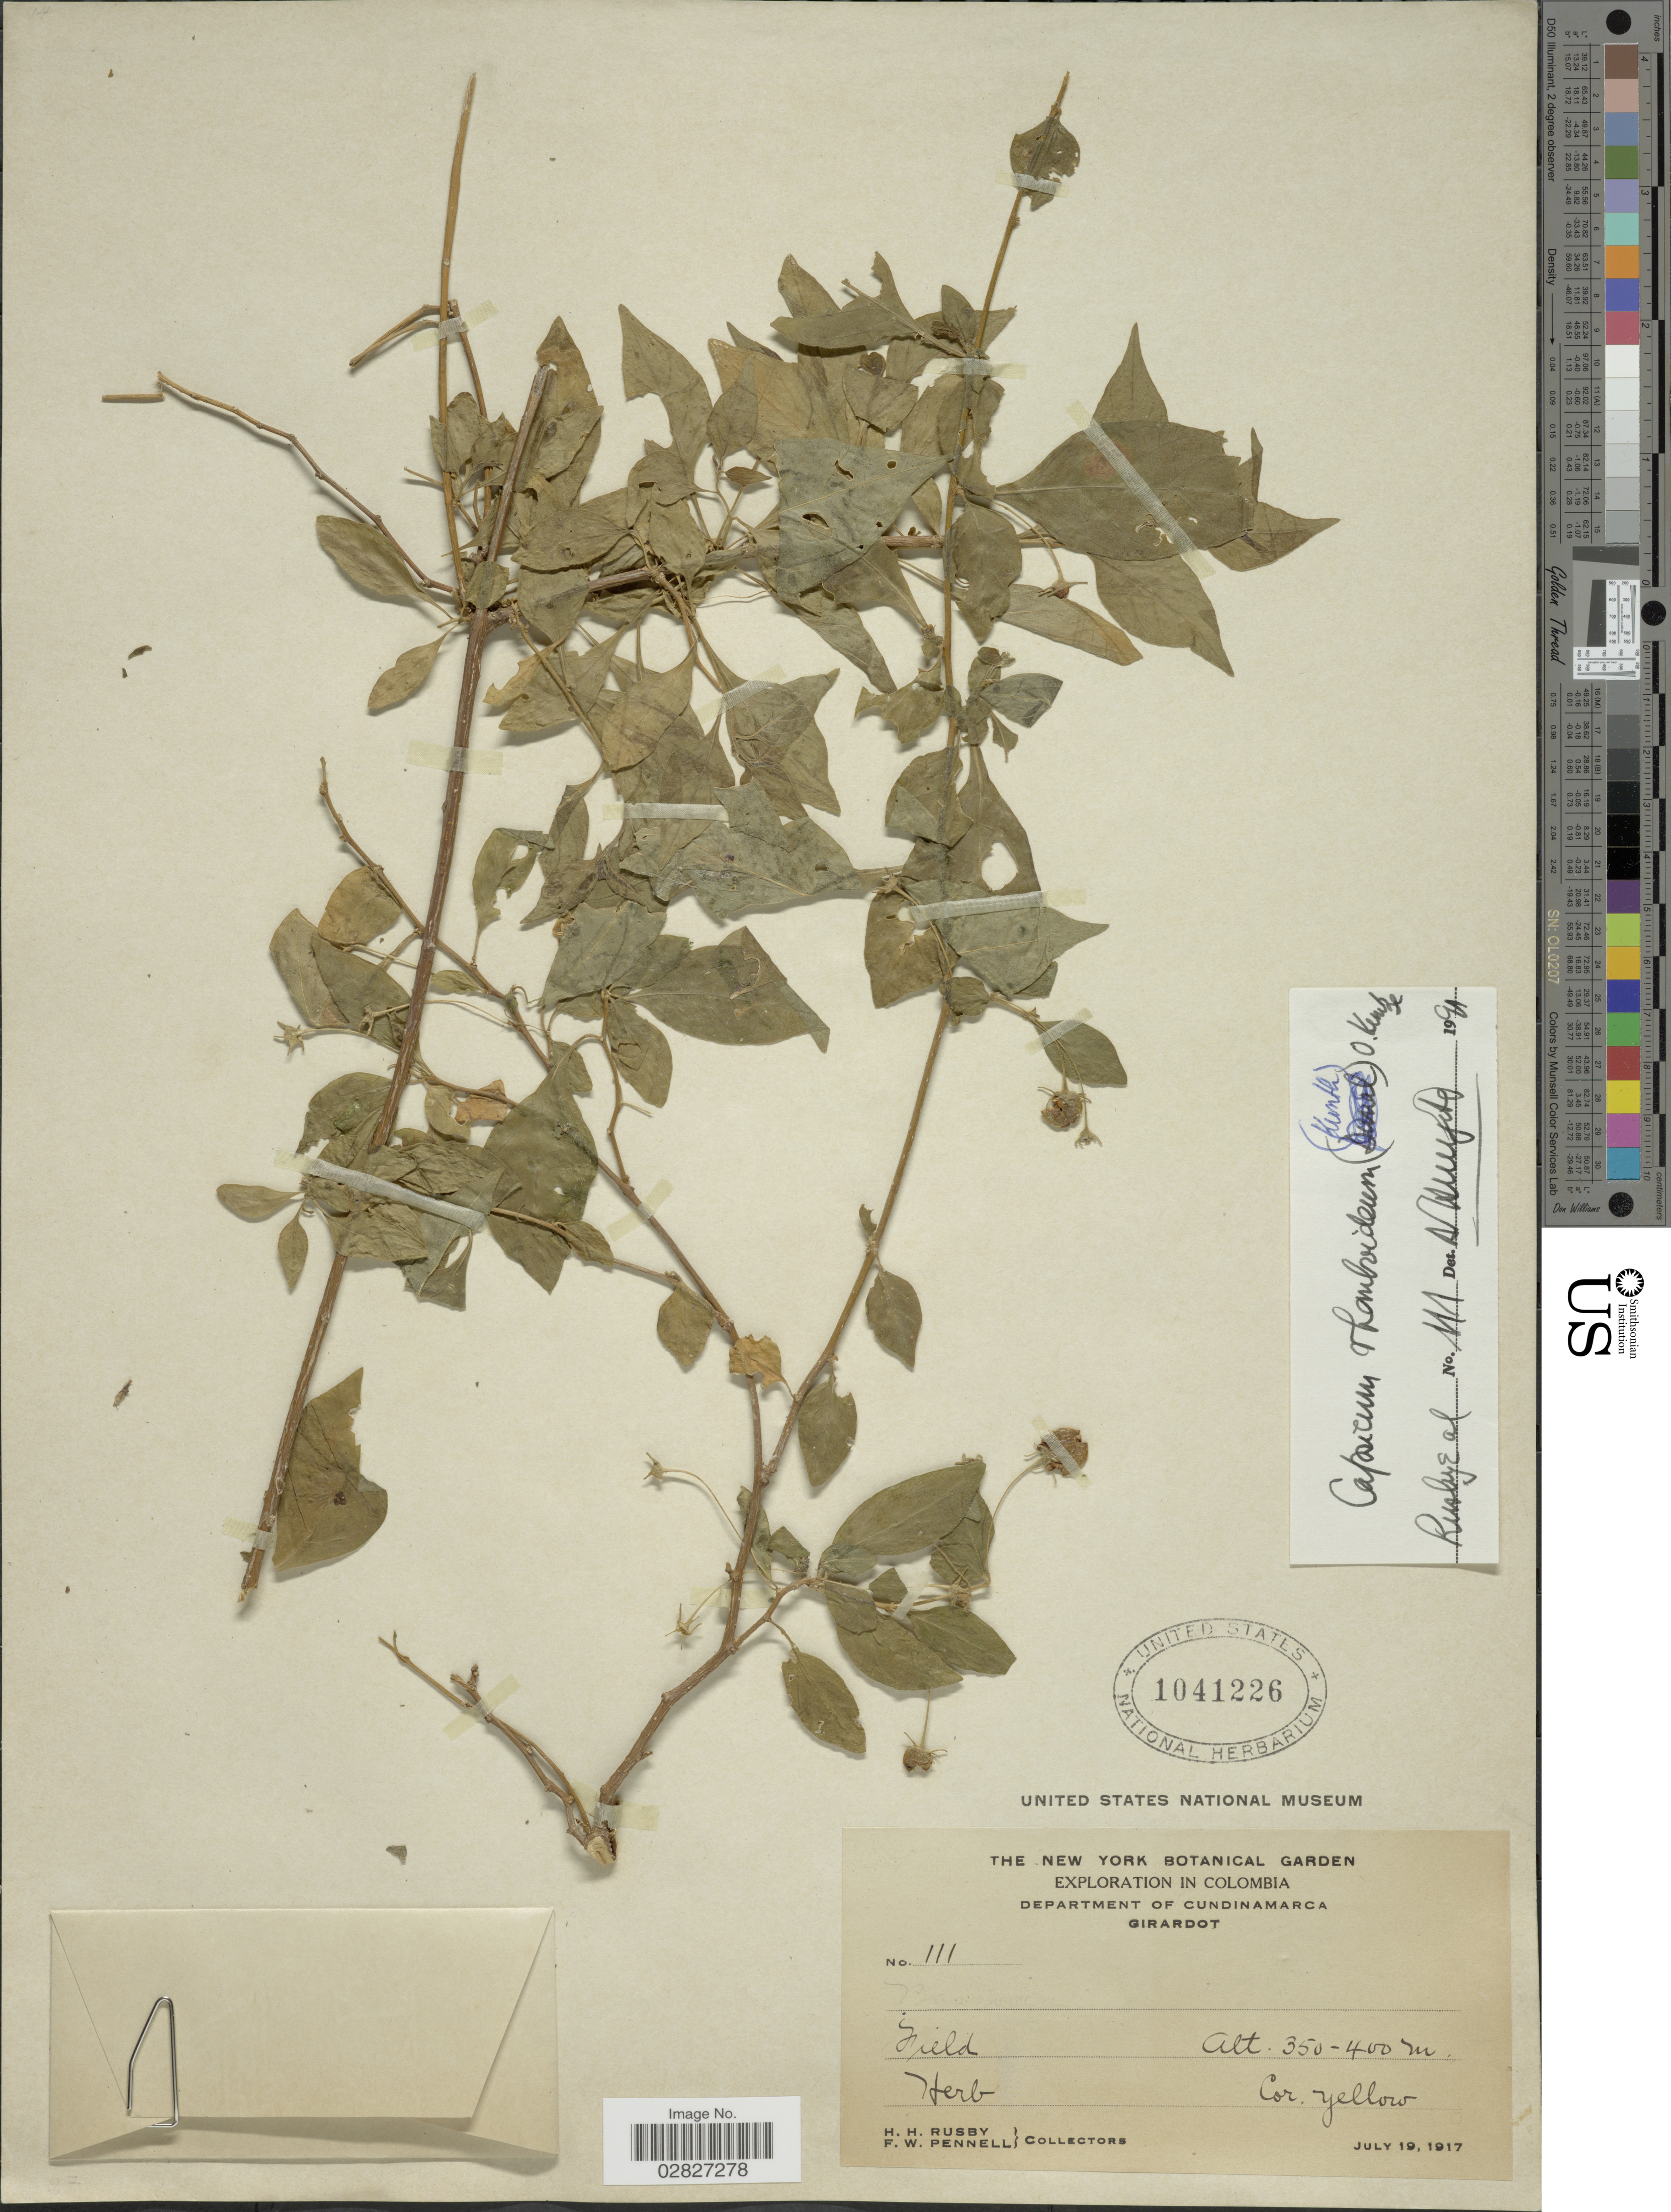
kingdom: Plantae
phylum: Tracheophyta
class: Magnoliopsida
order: Solanales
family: Solanaceae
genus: Capsicum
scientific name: Capsicum rhomboideum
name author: (Humb. & Bonpl. ex Dunal) Kuntze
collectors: H. H. Rusby & F. W. Pennell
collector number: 111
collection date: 1917-07-19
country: Colombia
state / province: Cundinamarca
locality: Department of Cundinamarca. Girardot.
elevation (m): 350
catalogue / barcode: US 1041226